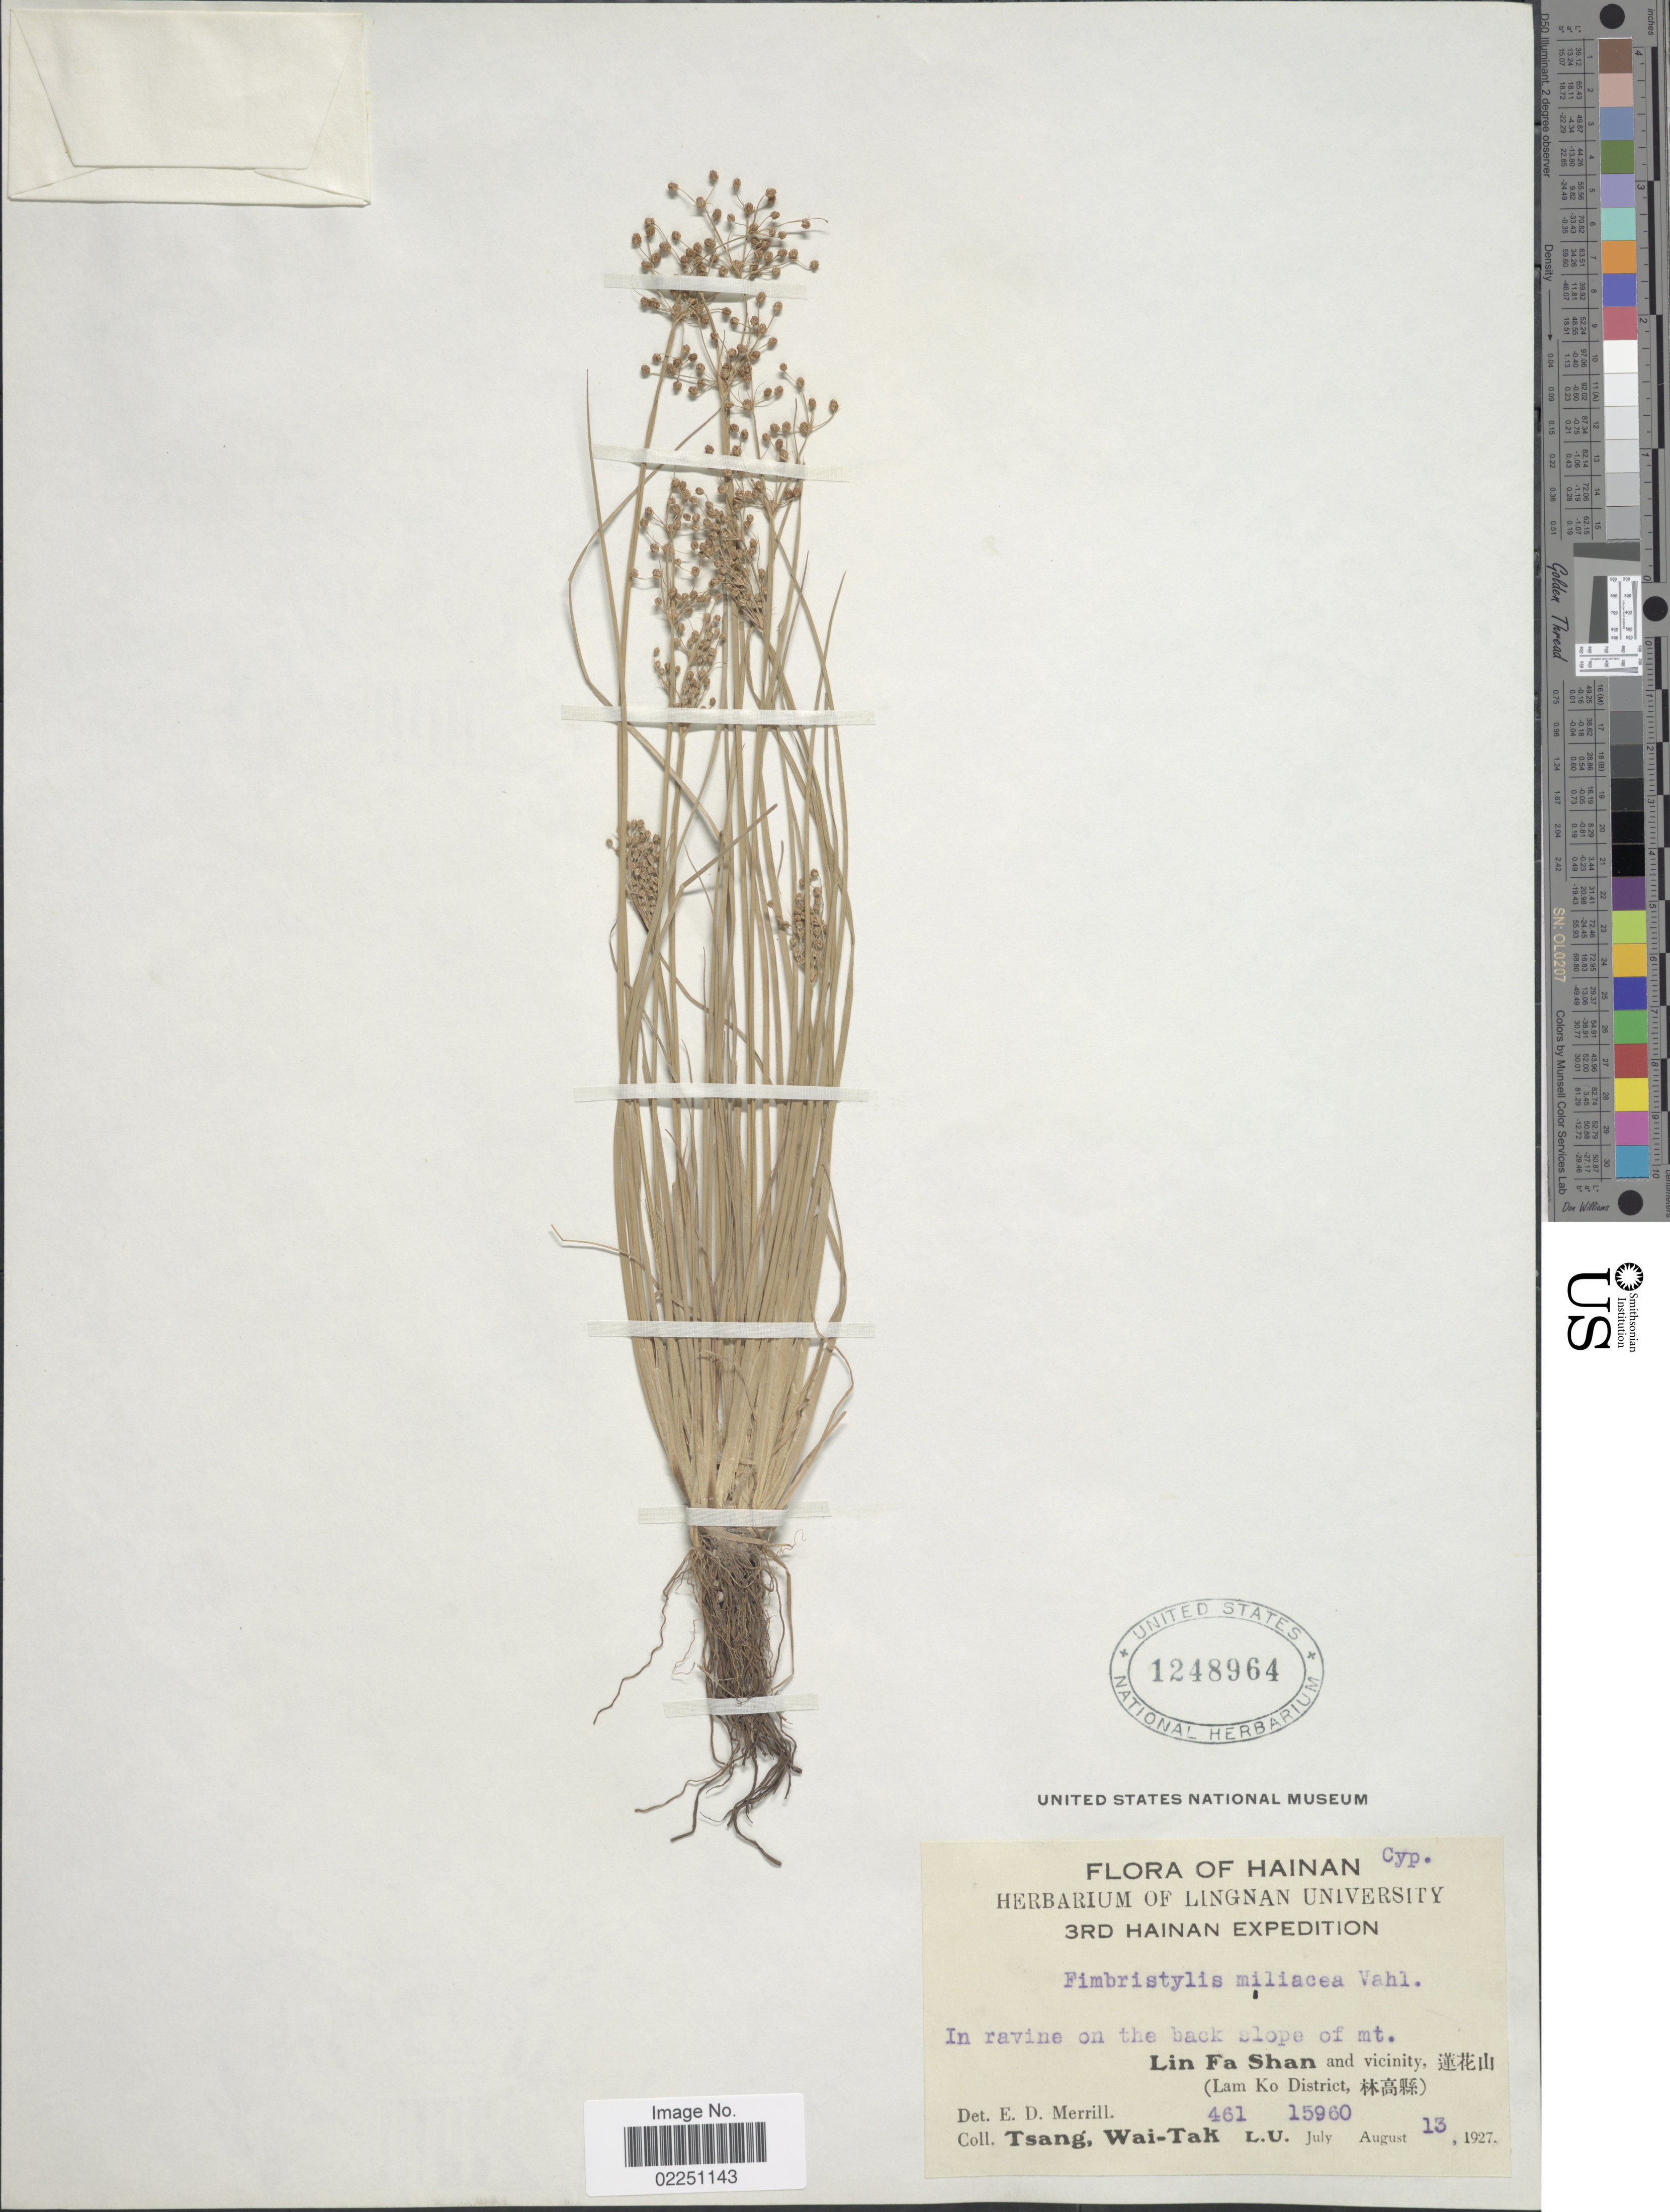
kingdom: Plantae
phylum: Tracheophyta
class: Liliopsida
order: Poales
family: Cyperaceae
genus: Fimbristylis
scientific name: Fimbristylis littoralis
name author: Gaudich.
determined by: Strong, M. T., (US), Smithsonian Institution - National Museum of Natural History (UNITED STATES)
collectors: W. T. Tsang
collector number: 461/L.U.15960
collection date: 1927-08-13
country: China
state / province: Hainan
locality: In ravine on the black slope of mt. Li Fa Shan and vicinity, (Lam Ko District)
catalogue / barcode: US 1248964